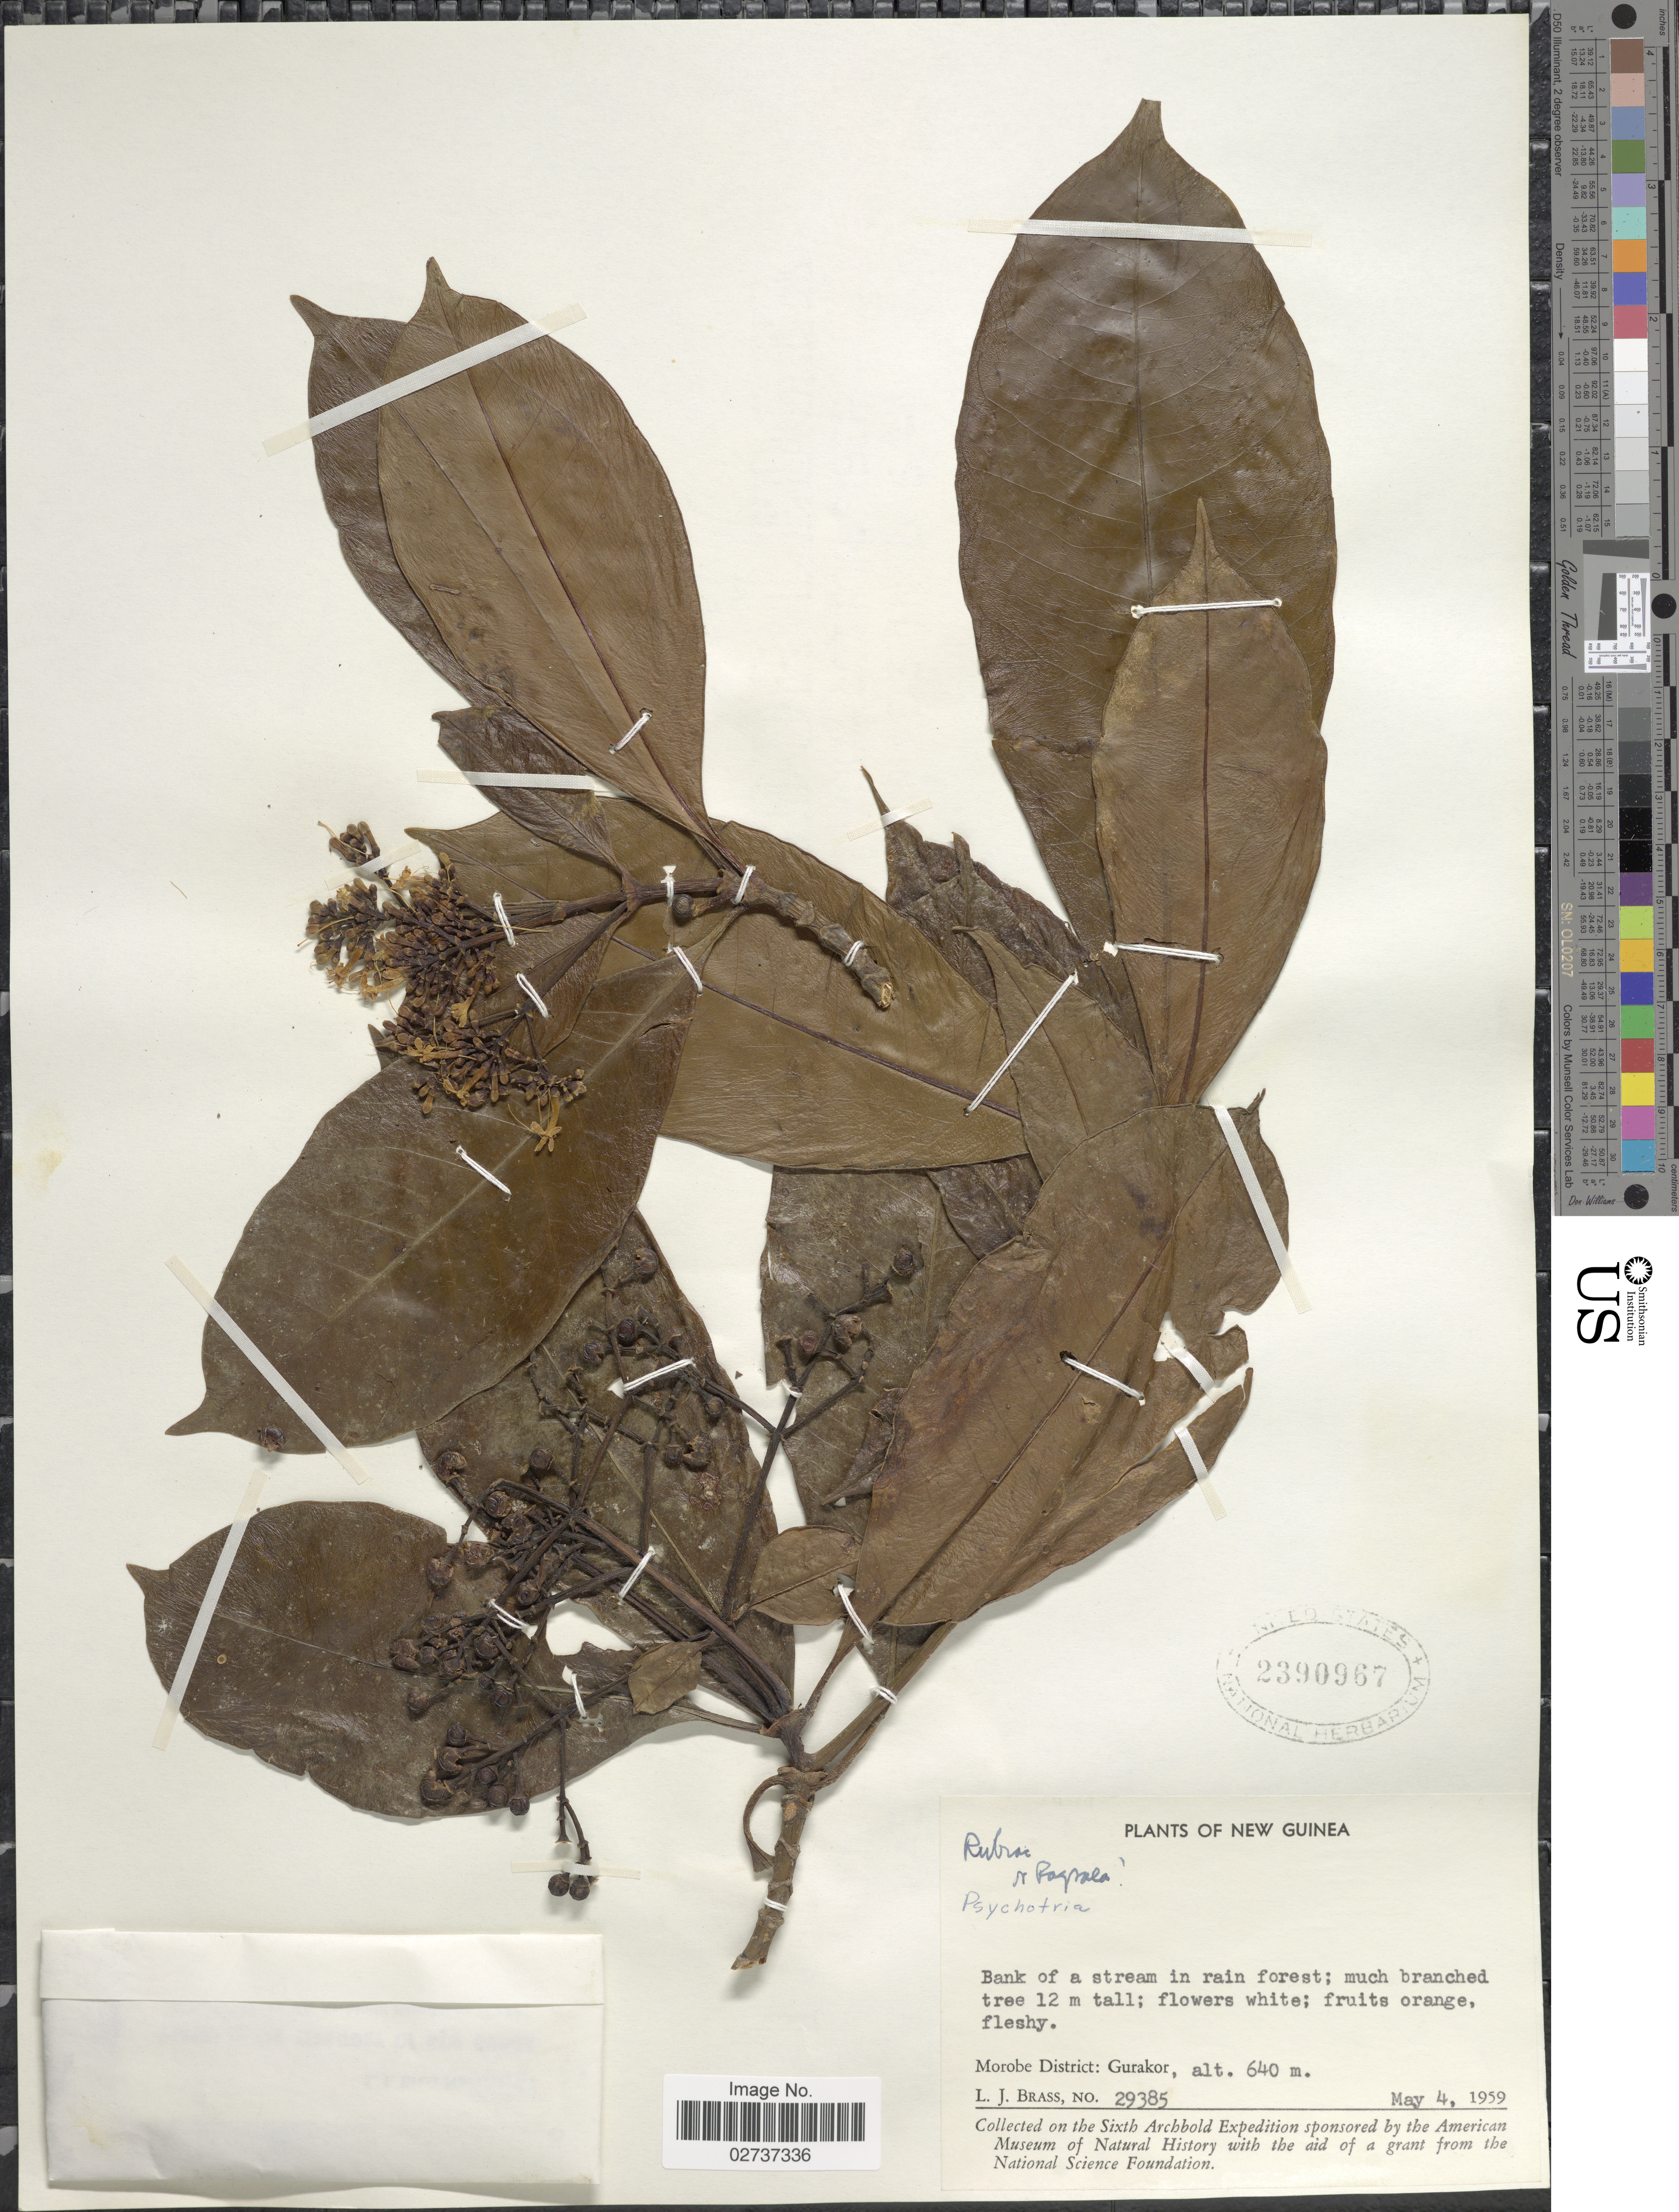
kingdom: Plantae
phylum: Tracheophyta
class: Magnoliopsida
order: Gentianales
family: Rubiaceae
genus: Psychotria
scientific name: Psychotria sp.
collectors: L. J. Brass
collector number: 29385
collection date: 1959-05-04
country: Papua New Guinea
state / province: Morobe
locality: New Guinea. Morobe District: Gurakor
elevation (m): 640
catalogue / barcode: US 2390967